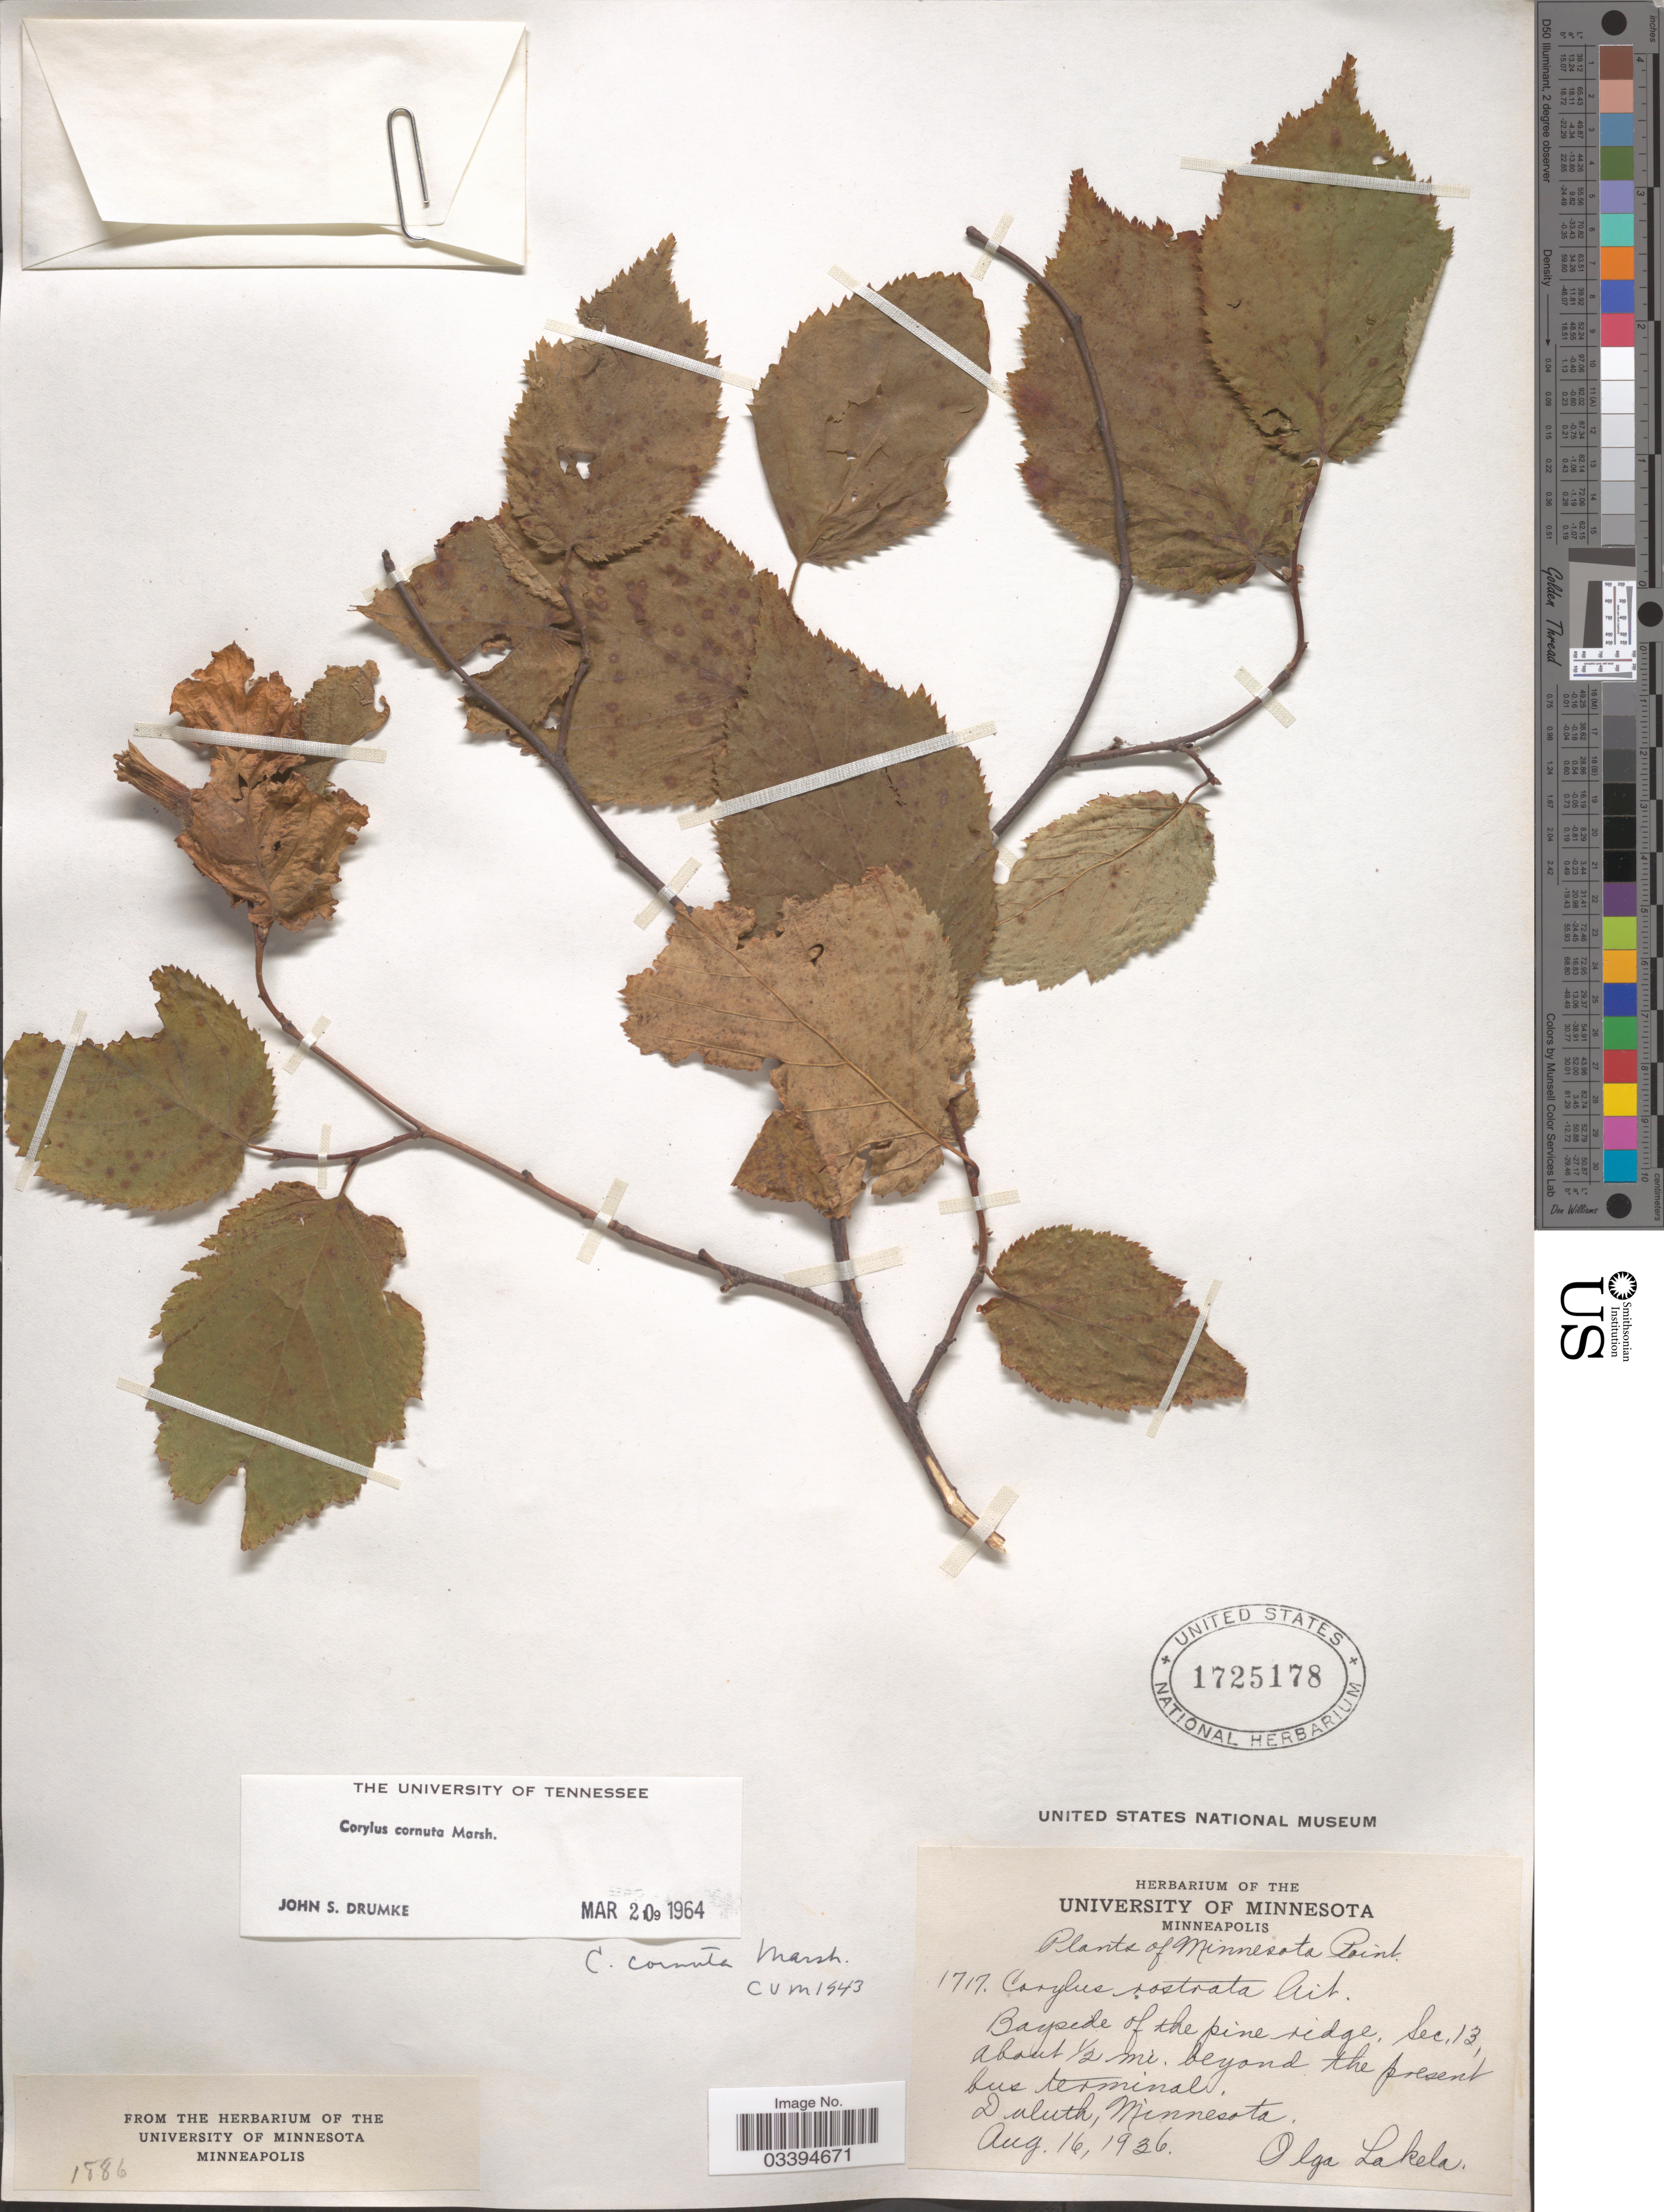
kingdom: Plantae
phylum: Tracheophyta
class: Magnoliopsida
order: Fagales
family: Betulaceae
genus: Corylus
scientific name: Corylus cornuta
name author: Marshall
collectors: O. K. Lakela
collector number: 1717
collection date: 1936-08-16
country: United States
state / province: Minnesota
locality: Minnesota Point, Bayside of the pine ridge, Sec. 13, about ½ mi. beyond the present bus terminal. Duluth.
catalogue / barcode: US 1725178